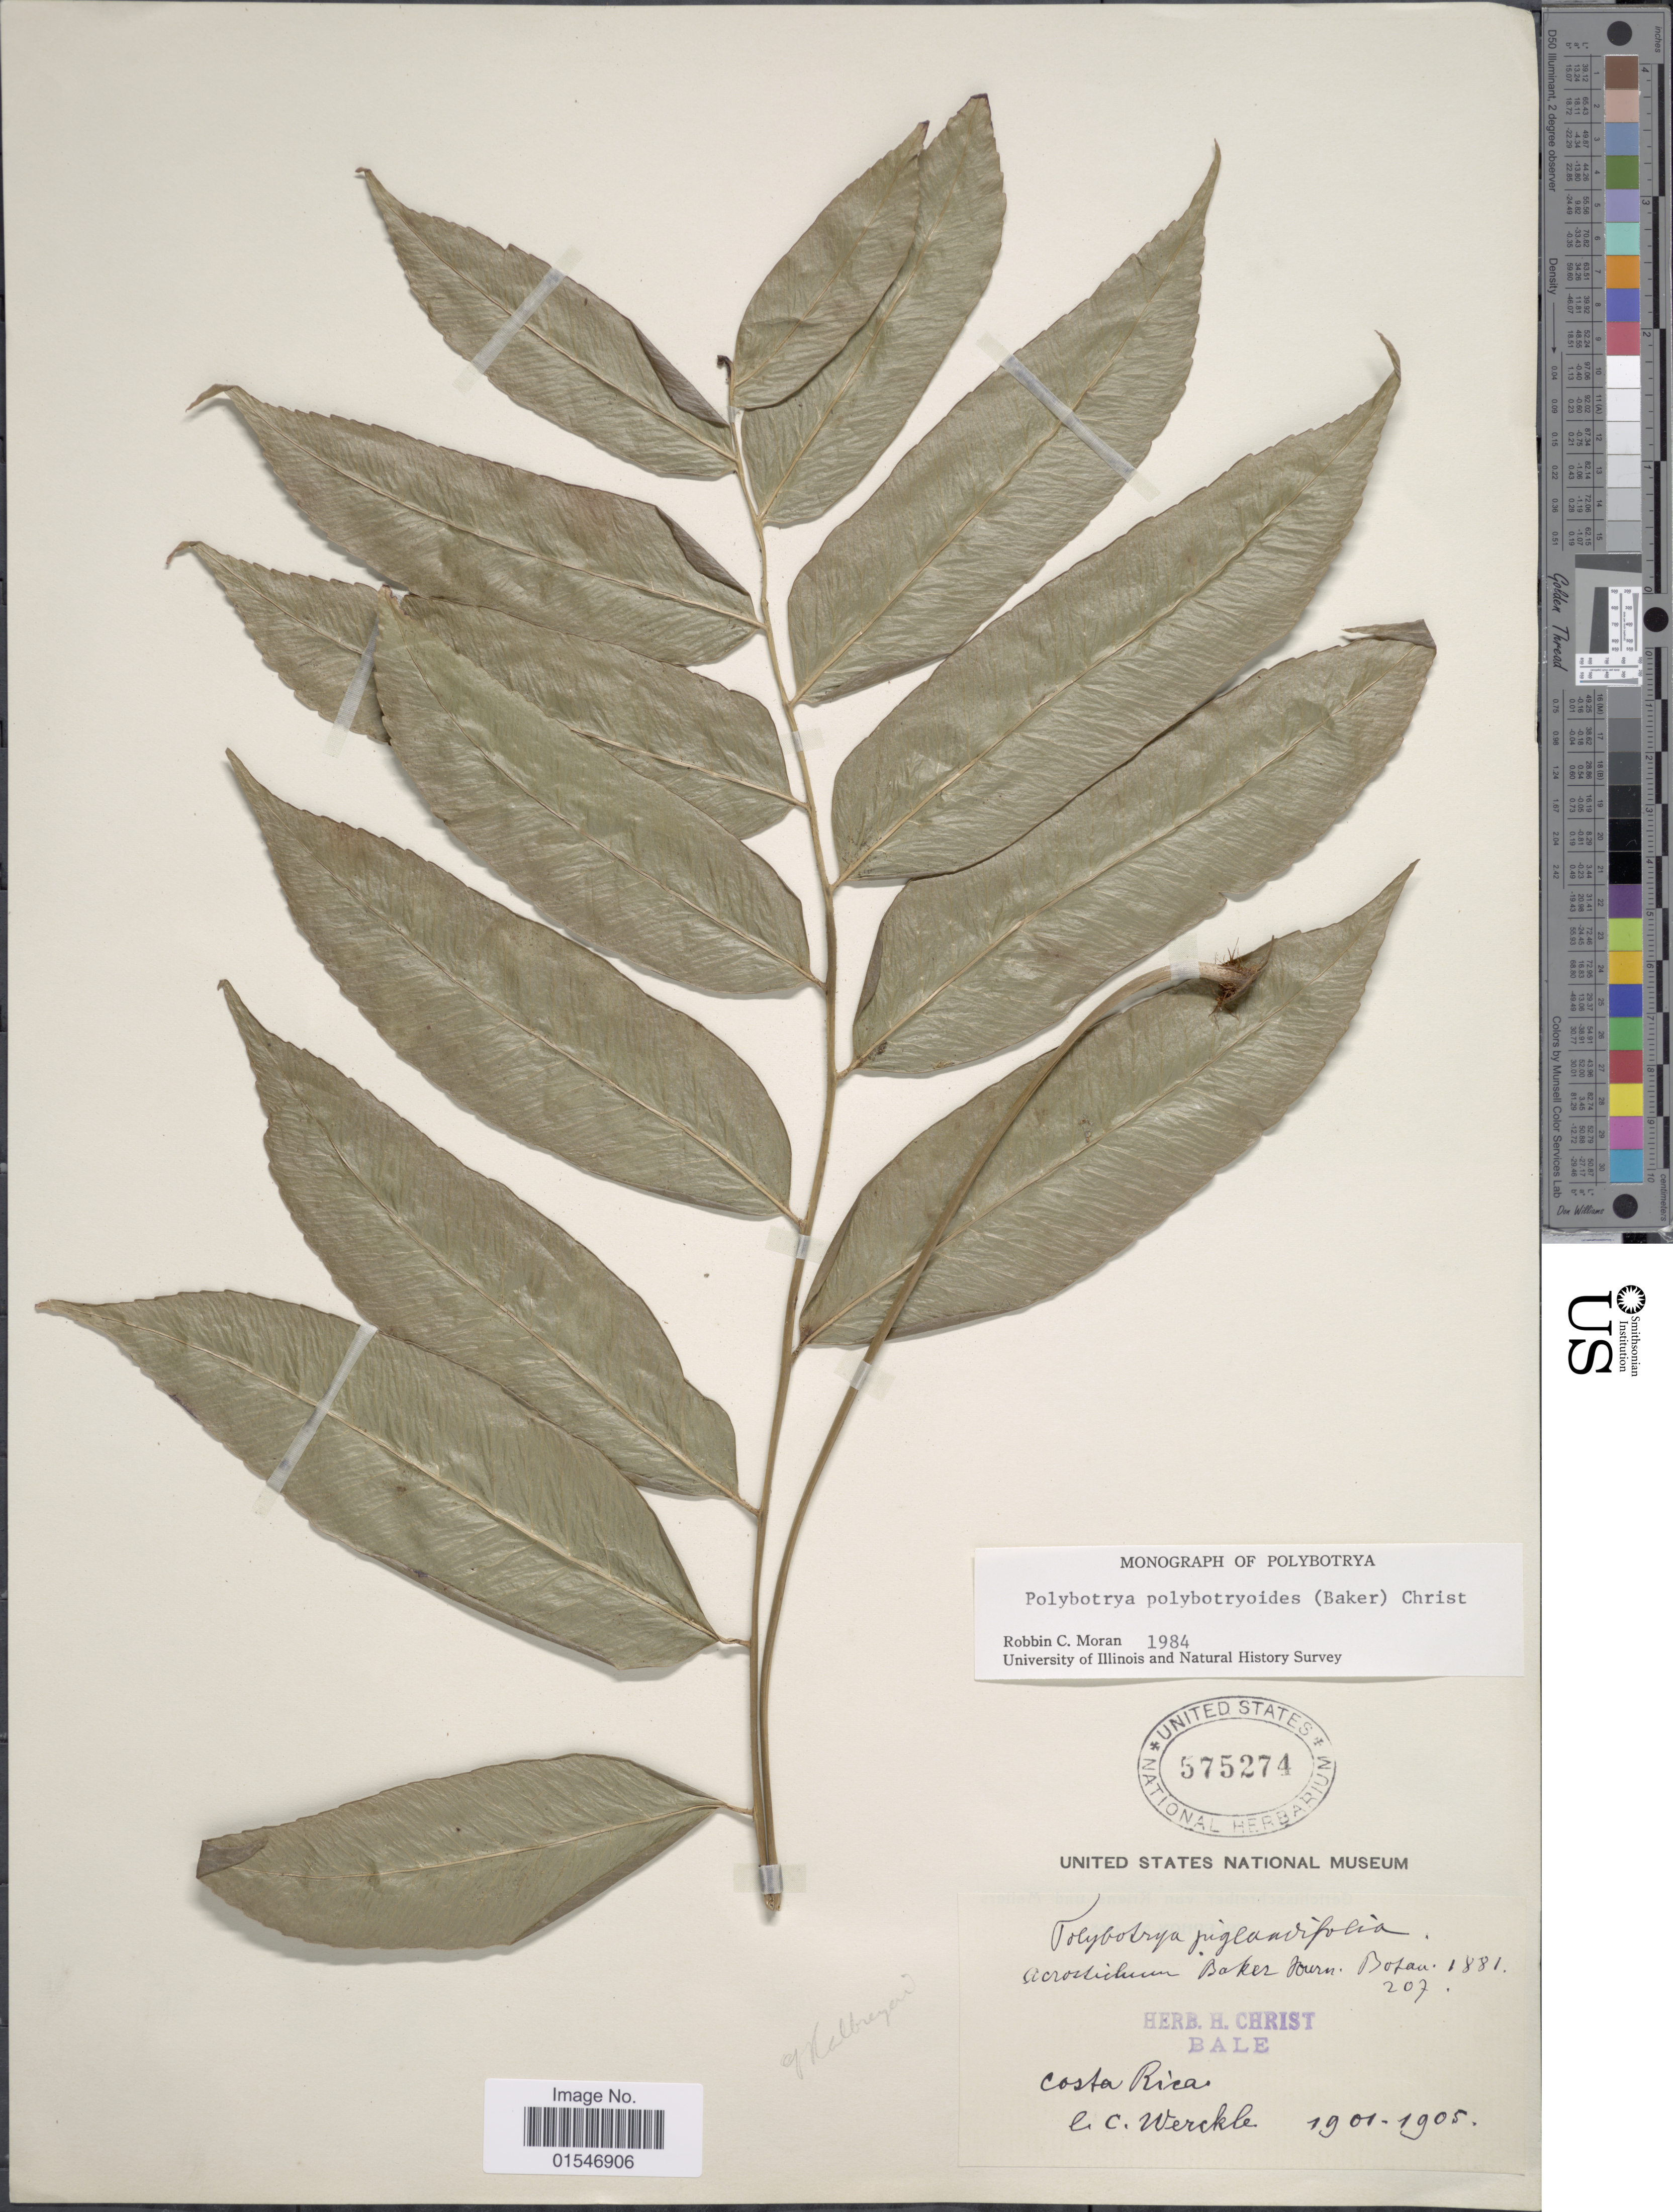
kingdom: Plantae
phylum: Tracheophyta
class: Polypodiopsida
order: Polypodiales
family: Dryopteridaceae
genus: Polybotrya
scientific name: Polybotrya aucuparia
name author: Christ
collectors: C. Wercklé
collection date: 1901/1905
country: Costa Rica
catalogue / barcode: US 575274